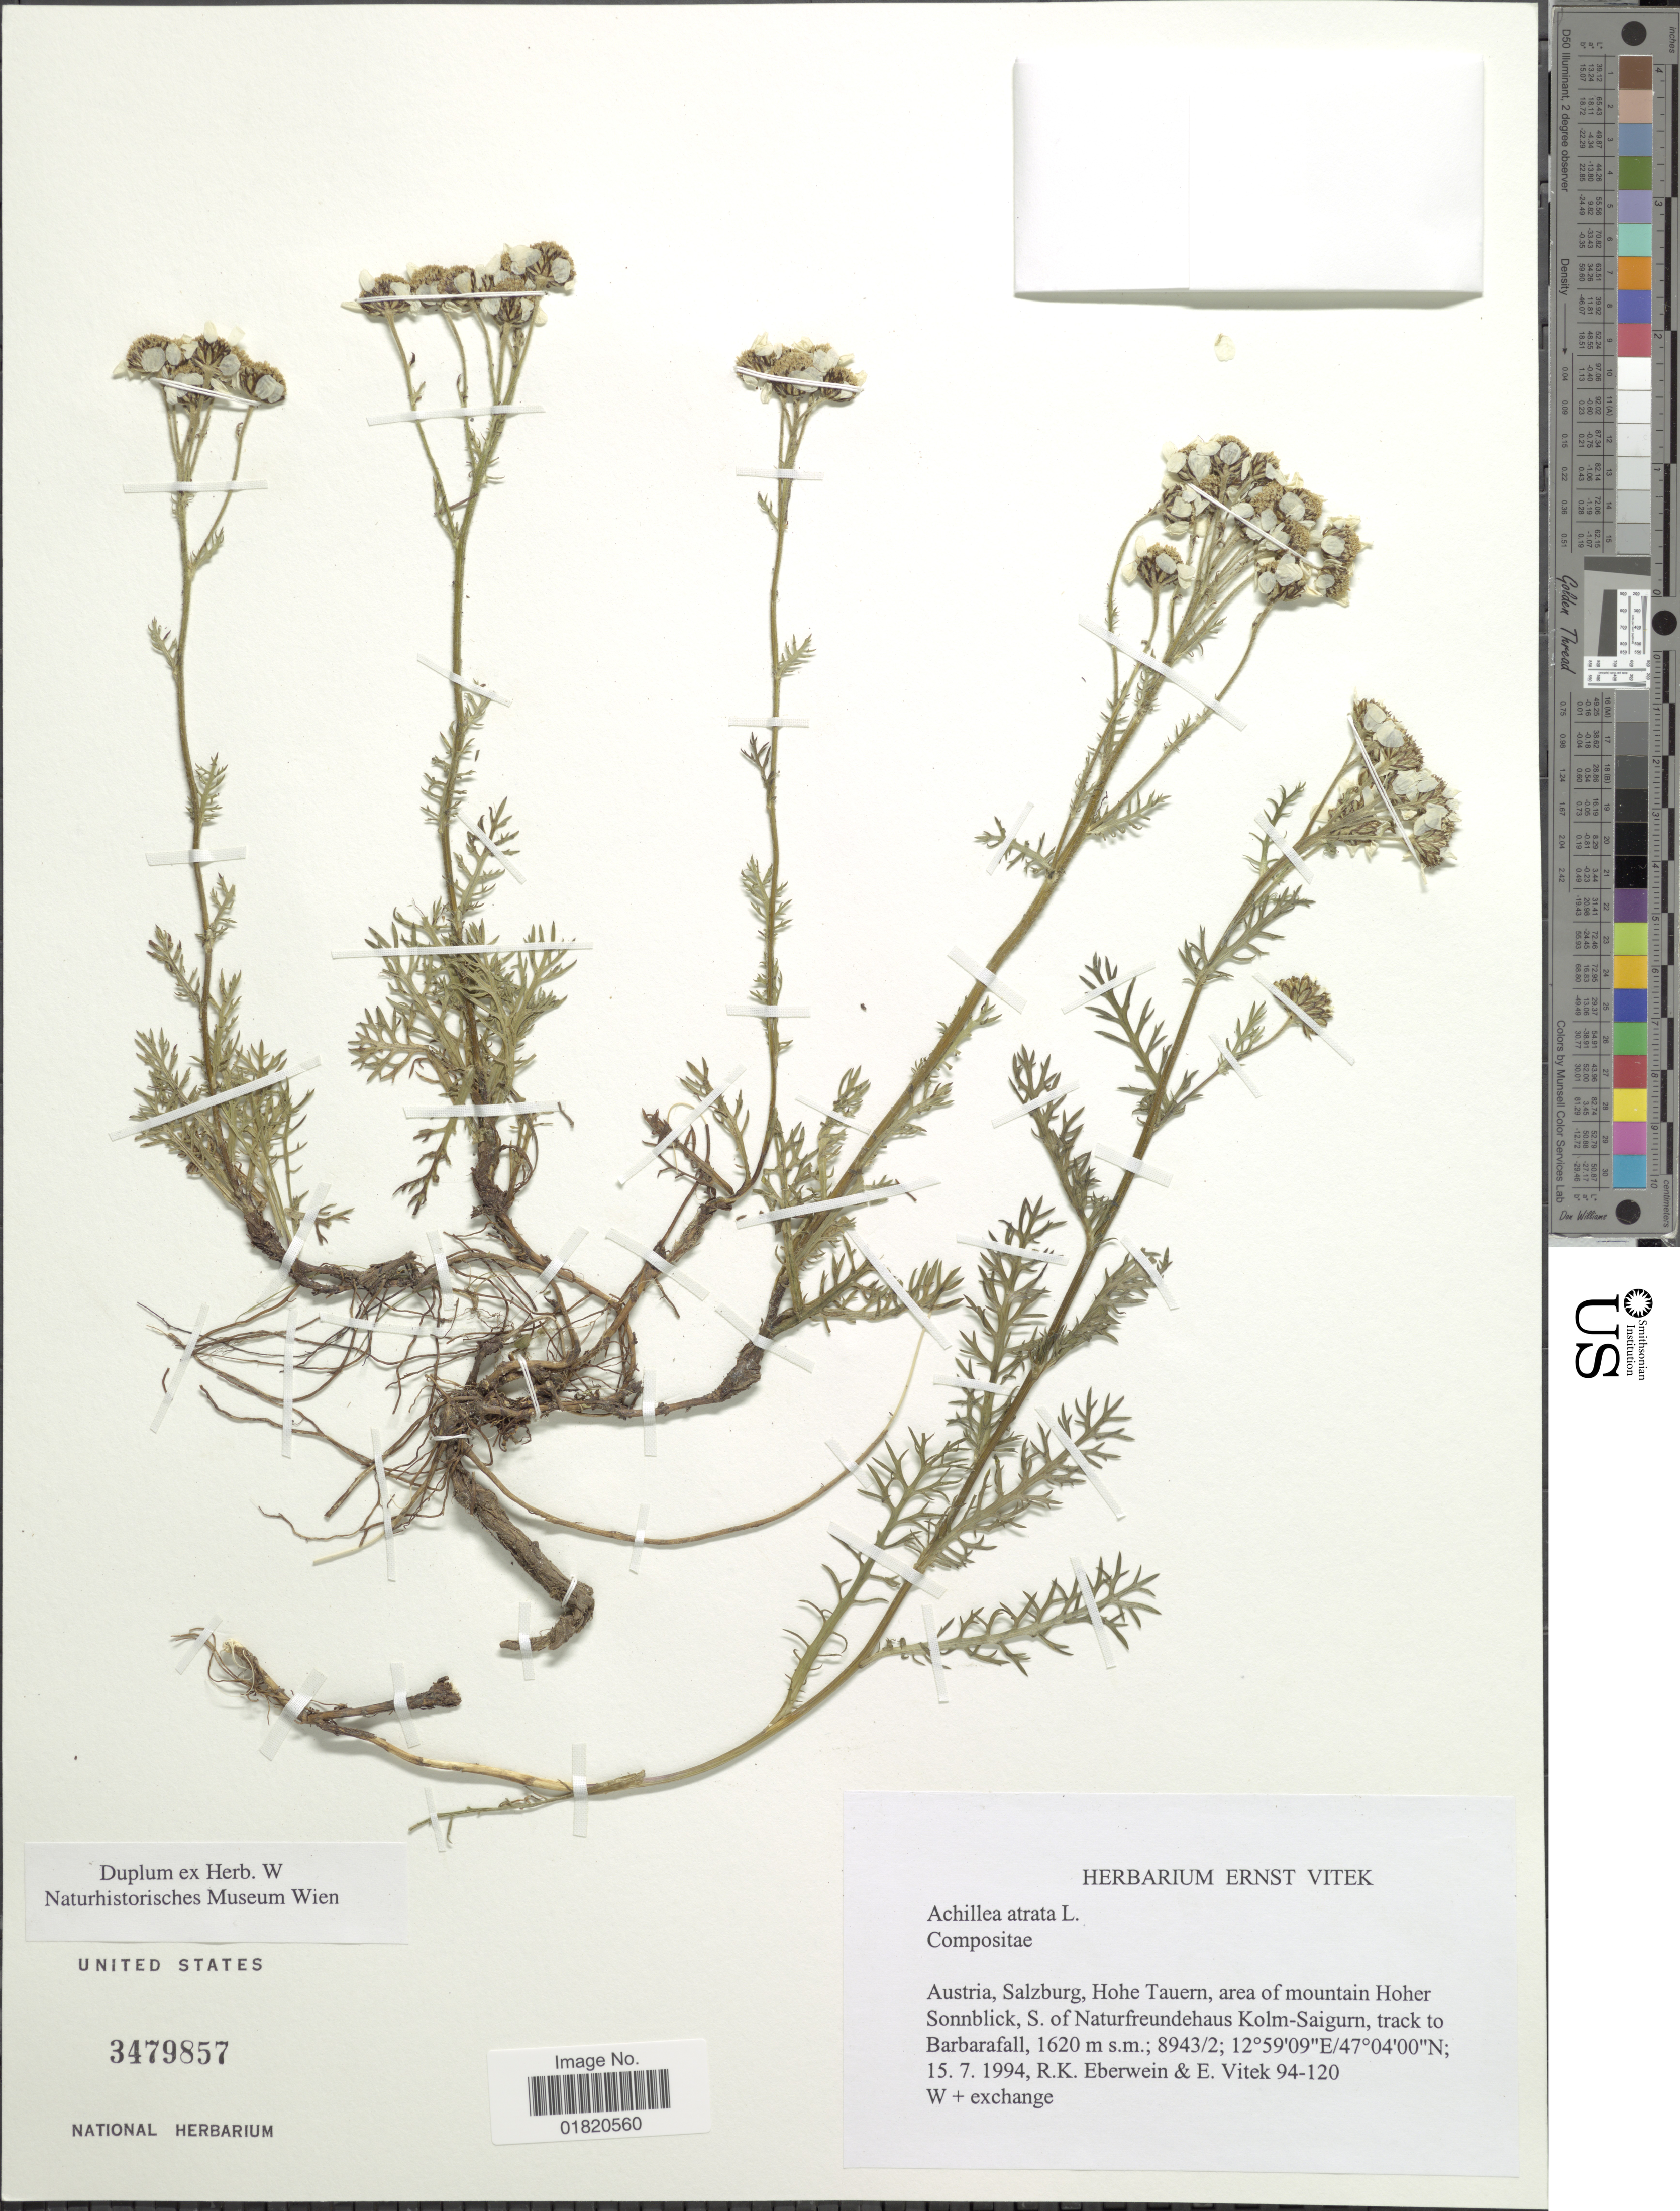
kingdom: Plantae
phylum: Tracheophyta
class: Magnoliopsida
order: Asterales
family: Asteraceae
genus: Achillea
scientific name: Achillea atrata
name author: L.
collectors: R. Eberwein & E. Vitek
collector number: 94-120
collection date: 1994-07-15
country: Austria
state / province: Salzburg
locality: Hohe Tauern, area of mountain Hoher Sonnblick, S. of Naturfreundehaus Kolm-Saigurn, track to Barbarafall, 8943/2 [unsure placement]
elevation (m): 1620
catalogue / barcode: US 3479857